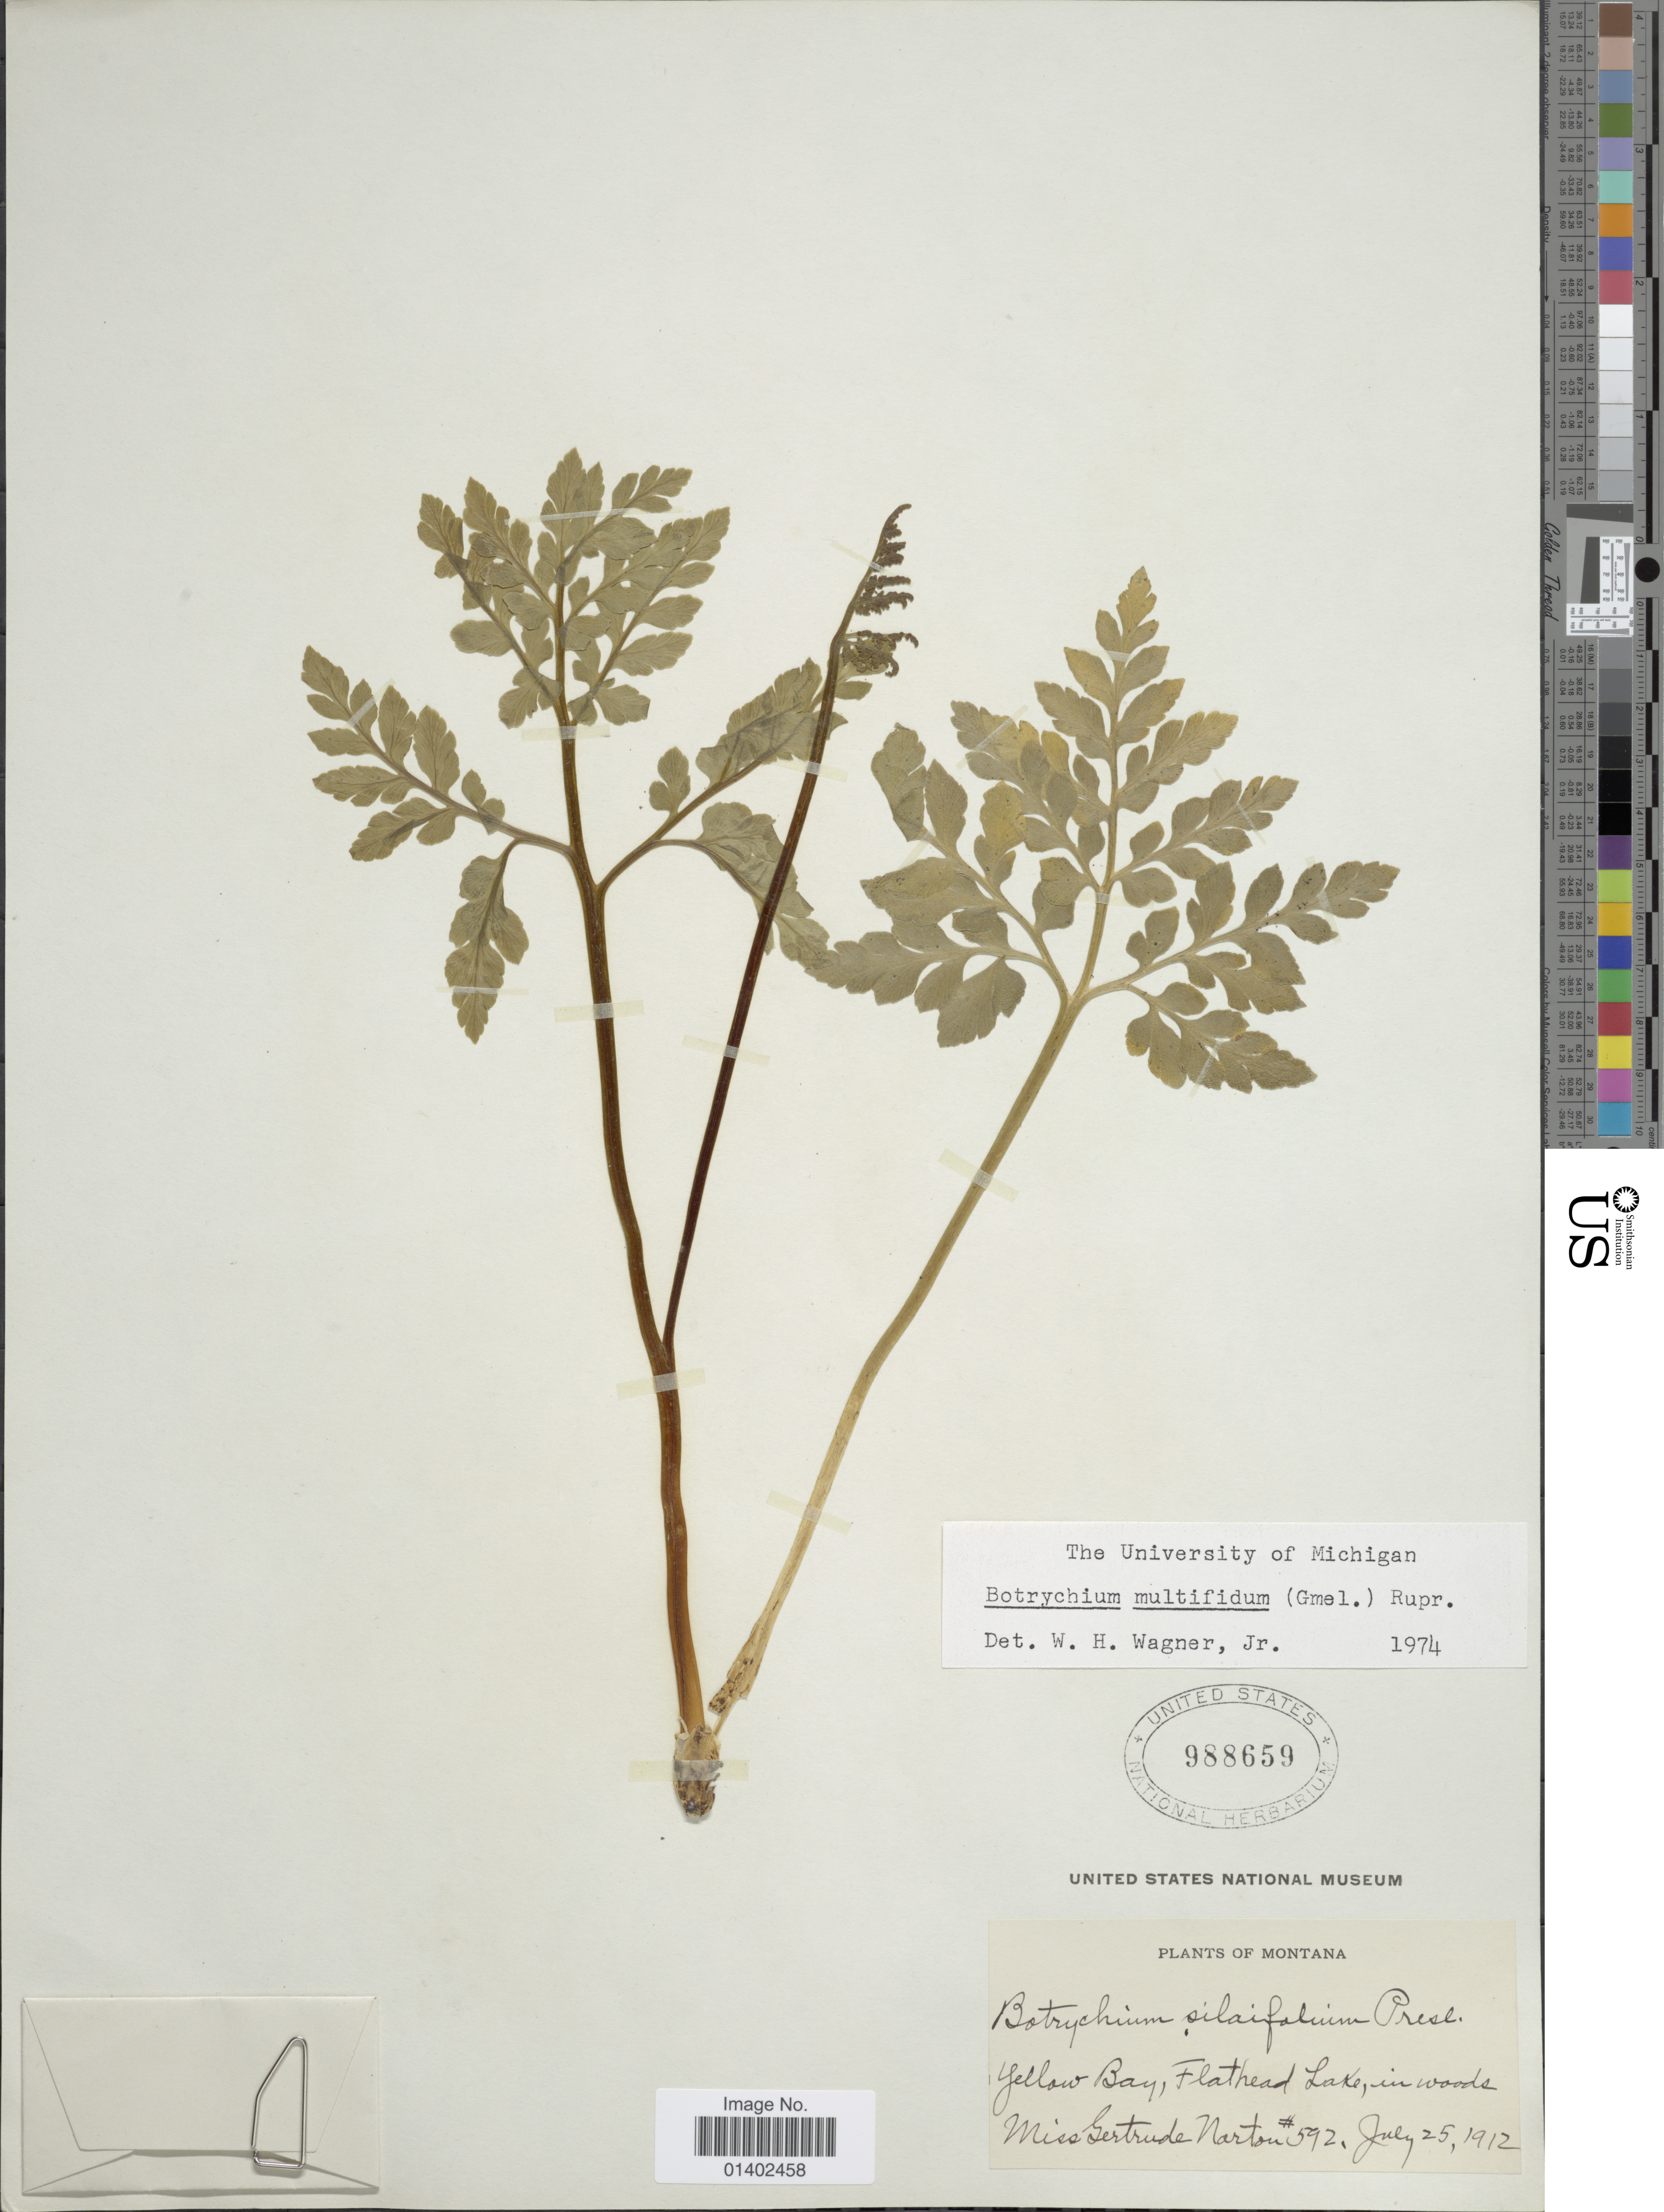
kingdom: Plantae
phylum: Tracheophyta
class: Polypodiopsida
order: Ophioglossales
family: Ophioglossaceae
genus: Botrychium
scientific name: Botrychium multifidum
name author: (J.F. Gmel.) Rupr.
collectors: G. Narton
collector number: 592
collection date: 1912-07-25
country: United States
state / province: Montana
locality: Yellow Bay, Flathead Lake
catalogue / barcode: US 988659